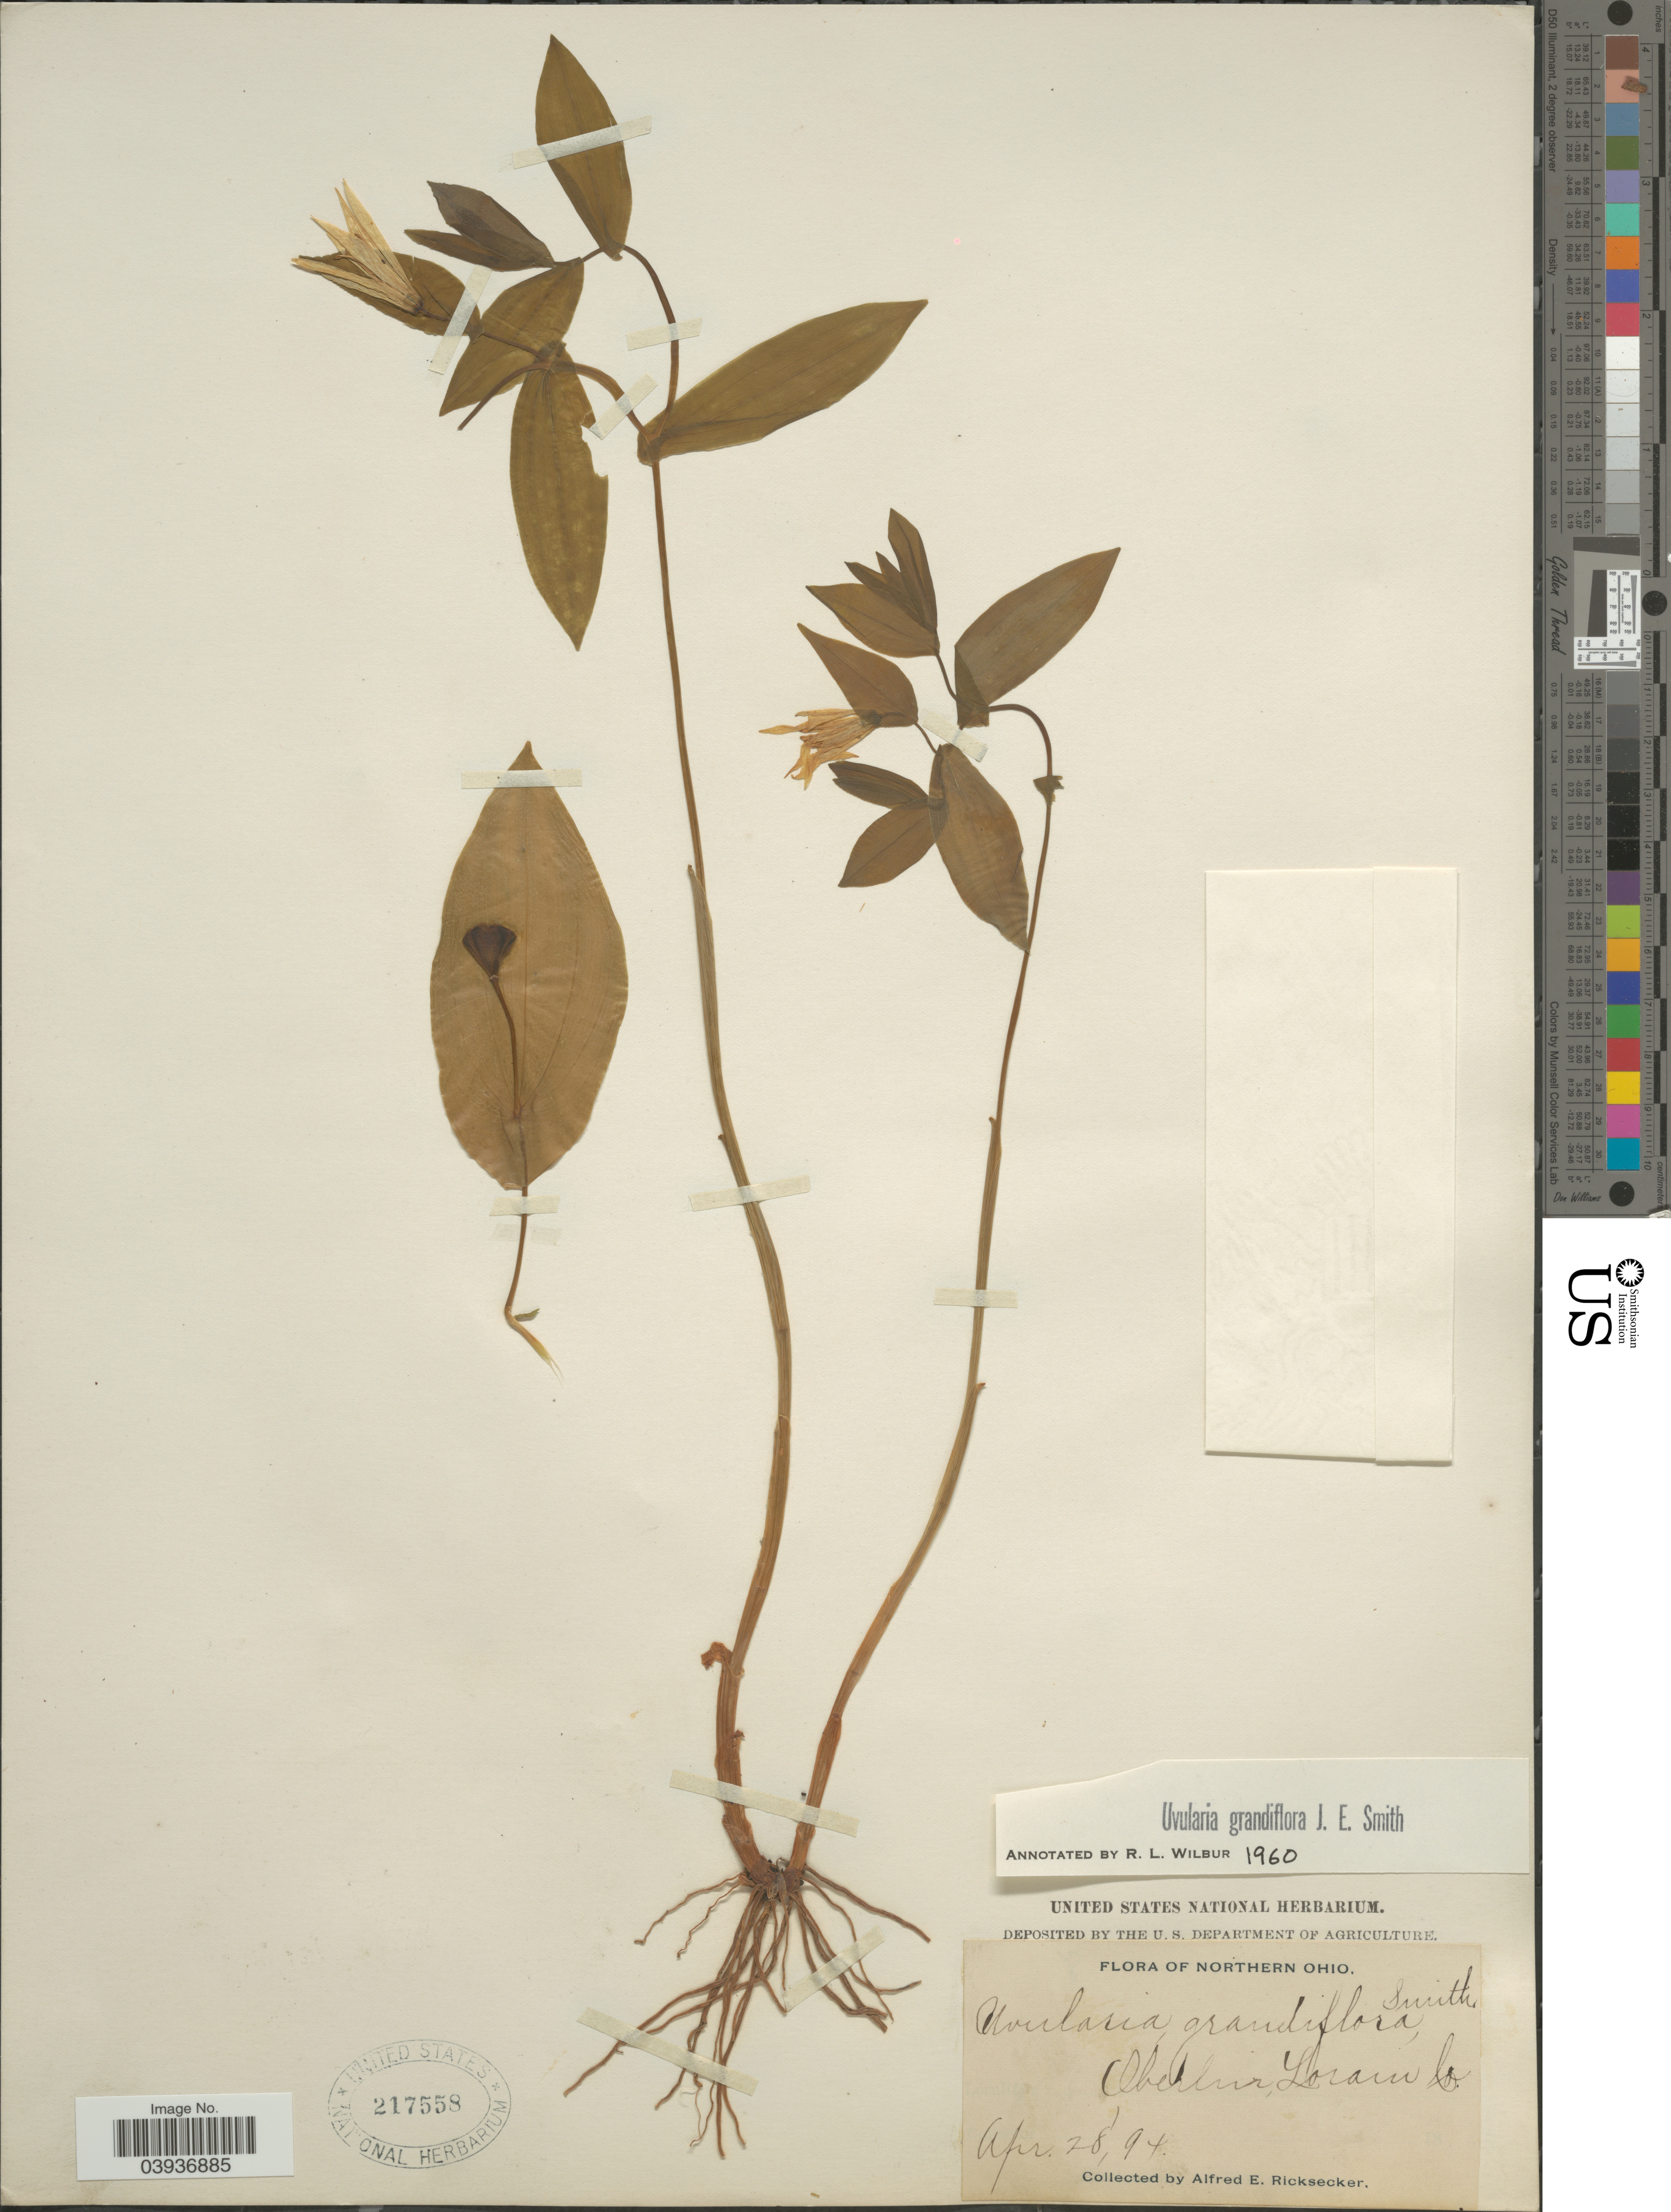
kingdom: Plantae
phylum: Tracheophyta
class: Liliopsida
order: Liliales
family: Colchicaceae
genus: Uvularia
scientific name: Uvularia grandiflora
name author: Sm.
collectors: A. E. Ricksecker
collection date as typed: Transcribed d/m/y: 28/4/94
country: United States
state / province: Ohio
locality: Northern Ohio. Oberlin, Lorain Co.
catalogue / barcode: US 217558